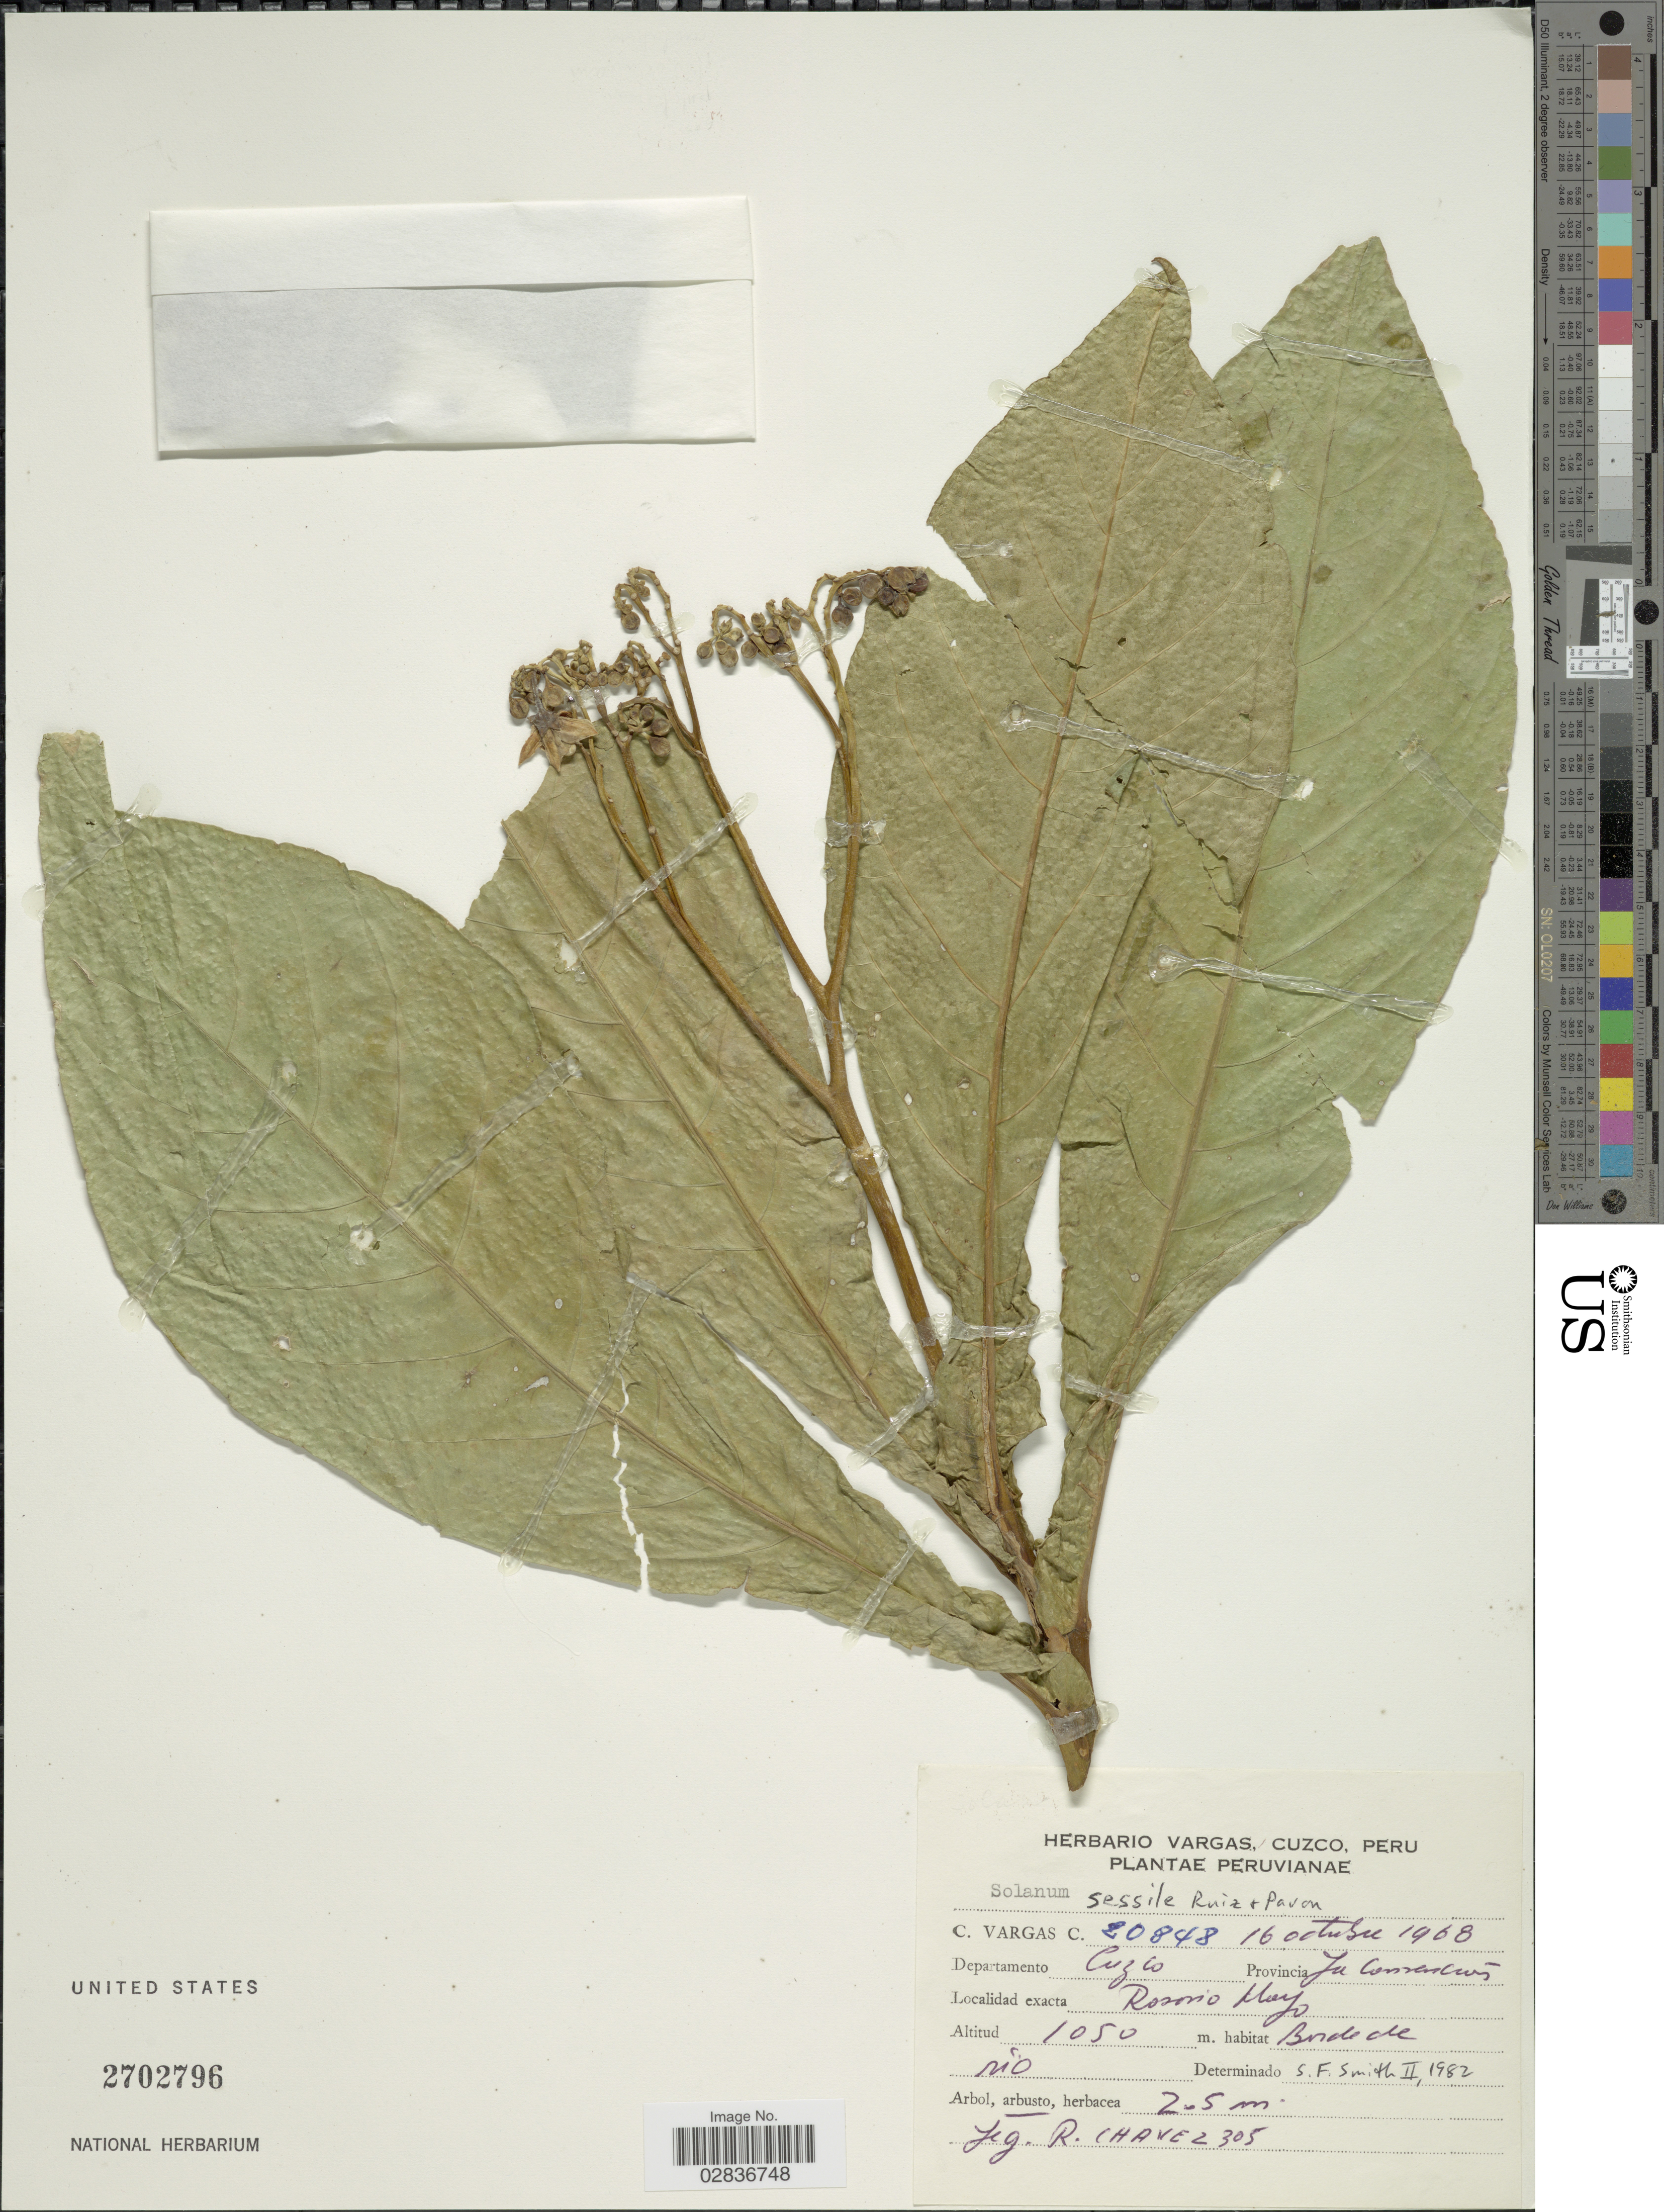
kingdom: Plantae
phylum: Tracheophyta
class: Magnoliopsida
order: Solanales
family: Solanaceae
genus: Solanum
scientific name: Solanum sessile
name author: Ruiz & Pav.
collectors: C. Vargas Calderón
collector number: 20848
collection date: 1968-10-16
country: Peru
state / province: Cusco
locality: Departamento Cuzco. Provincia Ja Convención. Rosorio Mayo.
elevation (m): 1050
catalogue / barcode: US 2702796